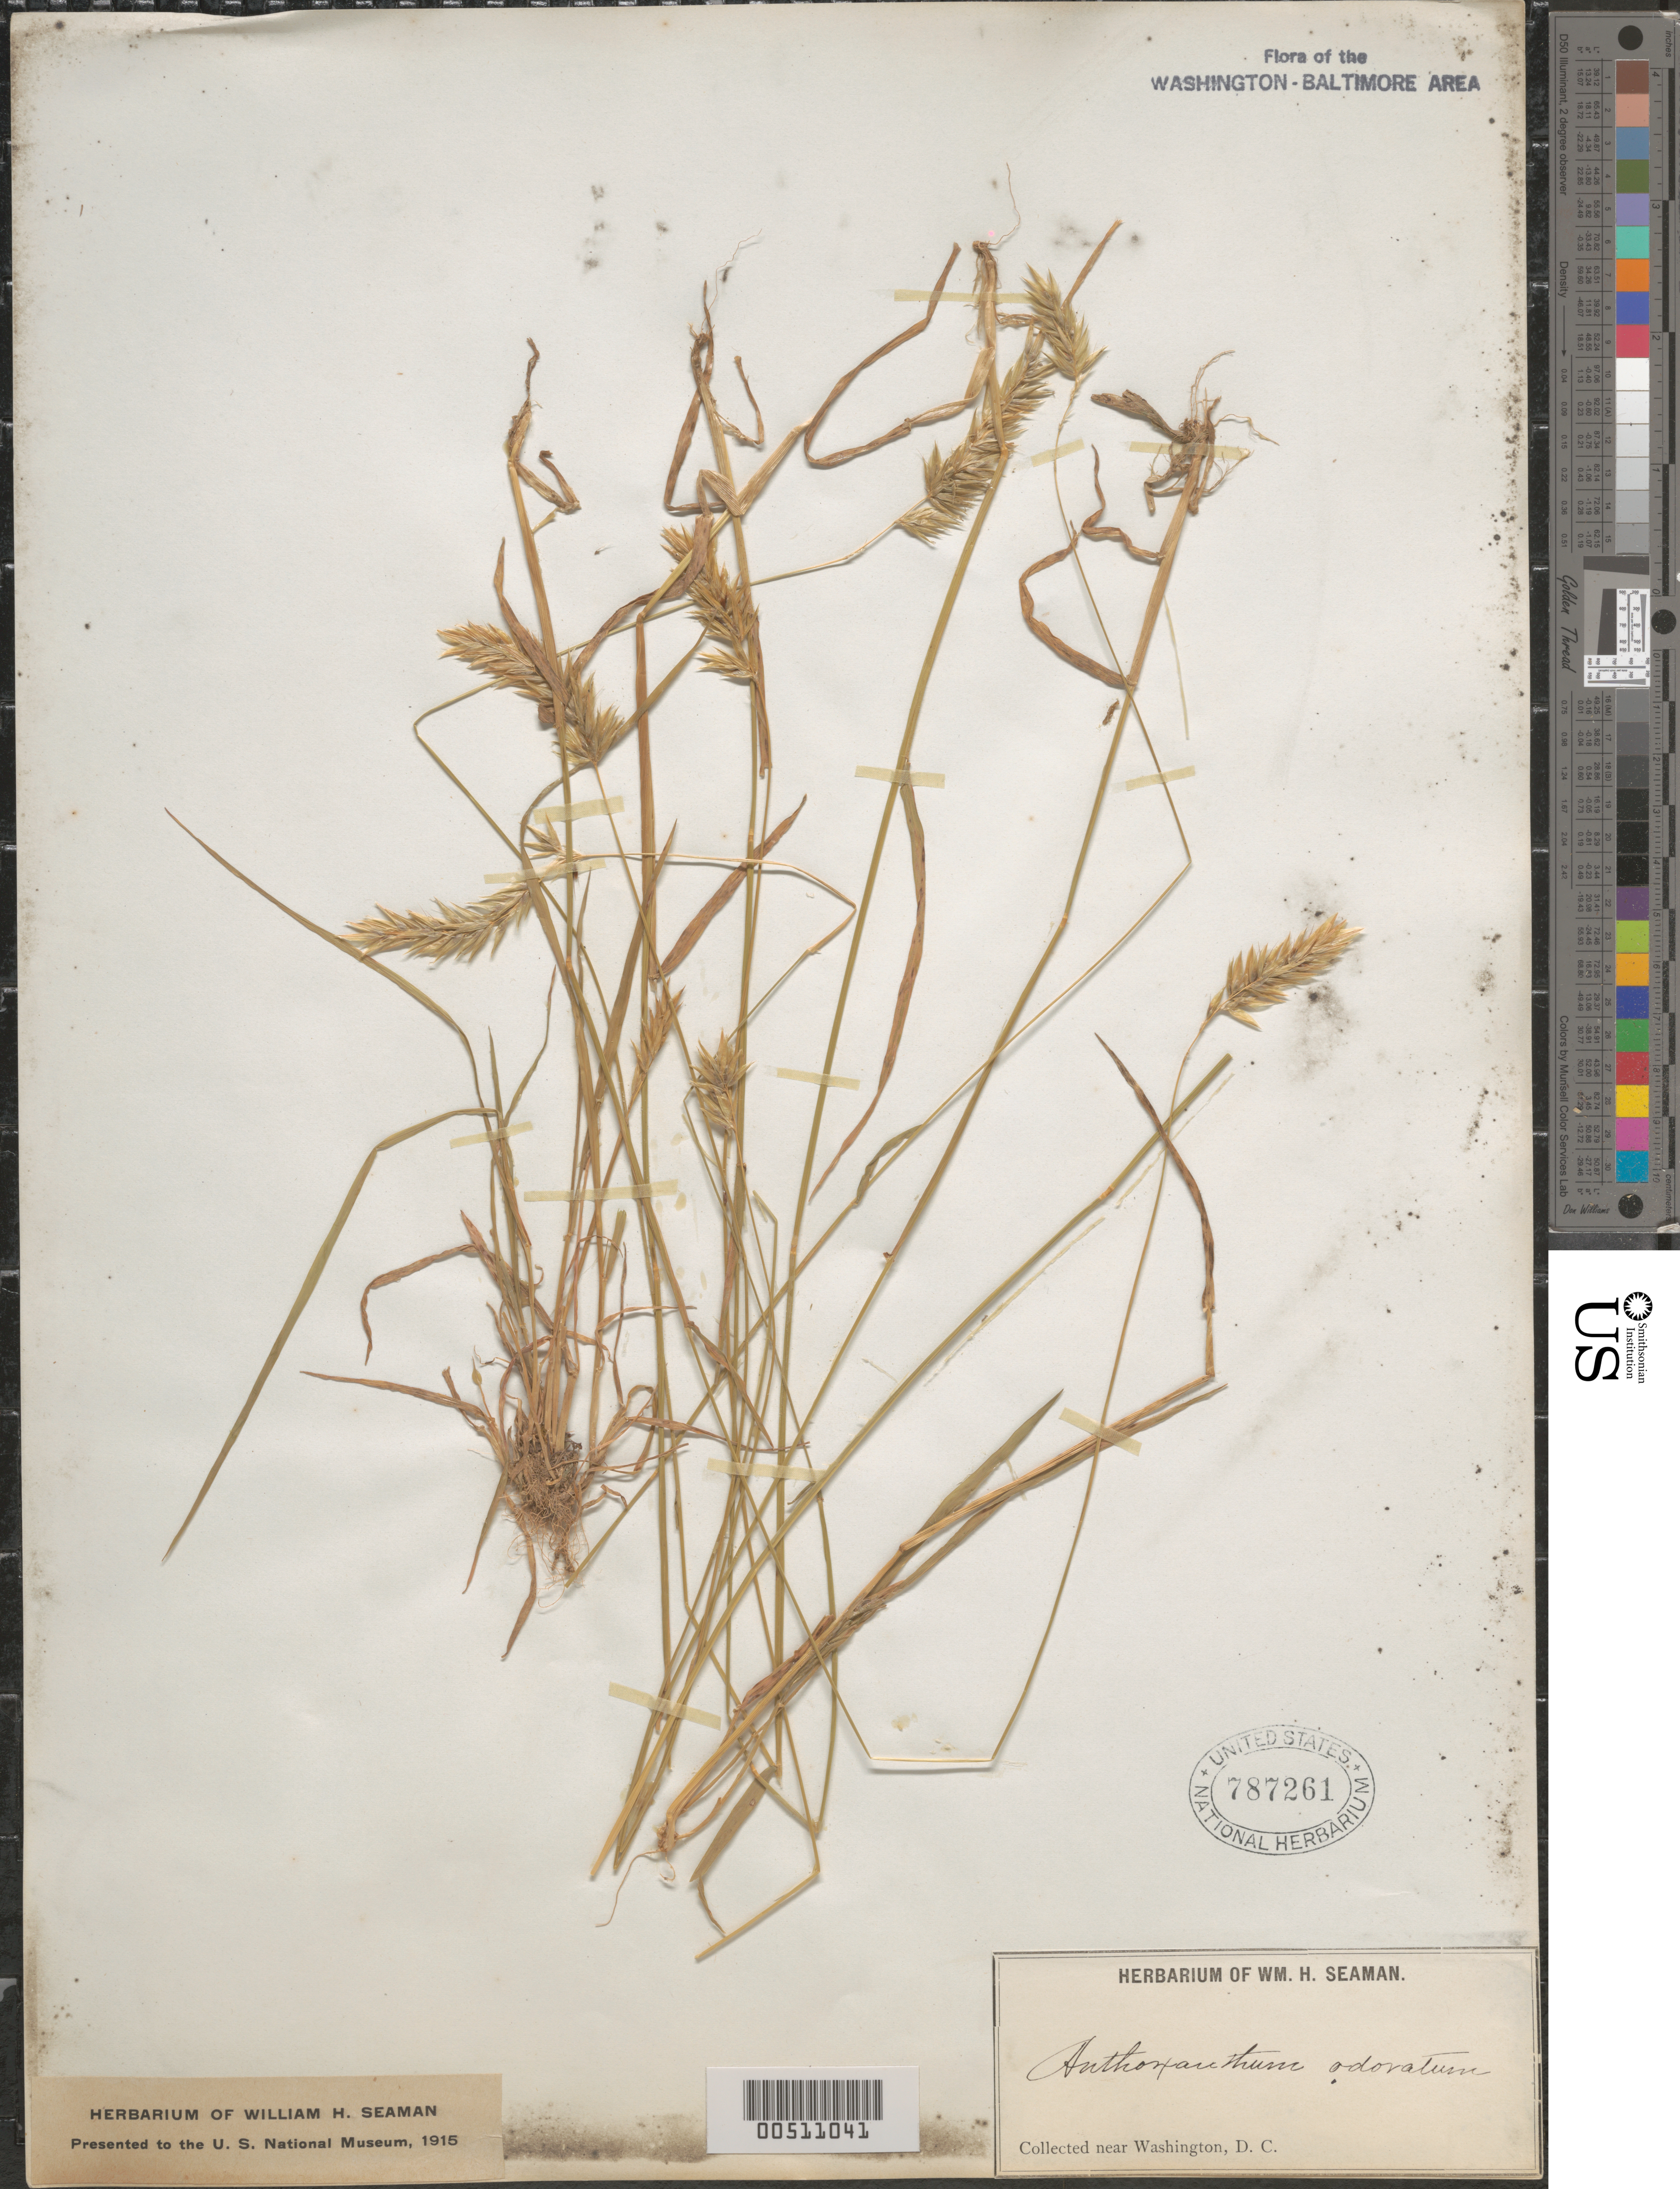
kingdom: Plantae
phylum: Tracheophyta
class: Liliopsida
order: Poales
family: Poaceae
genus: Anthoxanthum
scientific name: Anthoxanthum odoratum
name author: L.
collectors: W. Seaman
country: United States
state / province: District of Columbia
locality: Washington DC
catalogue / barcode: US 787261